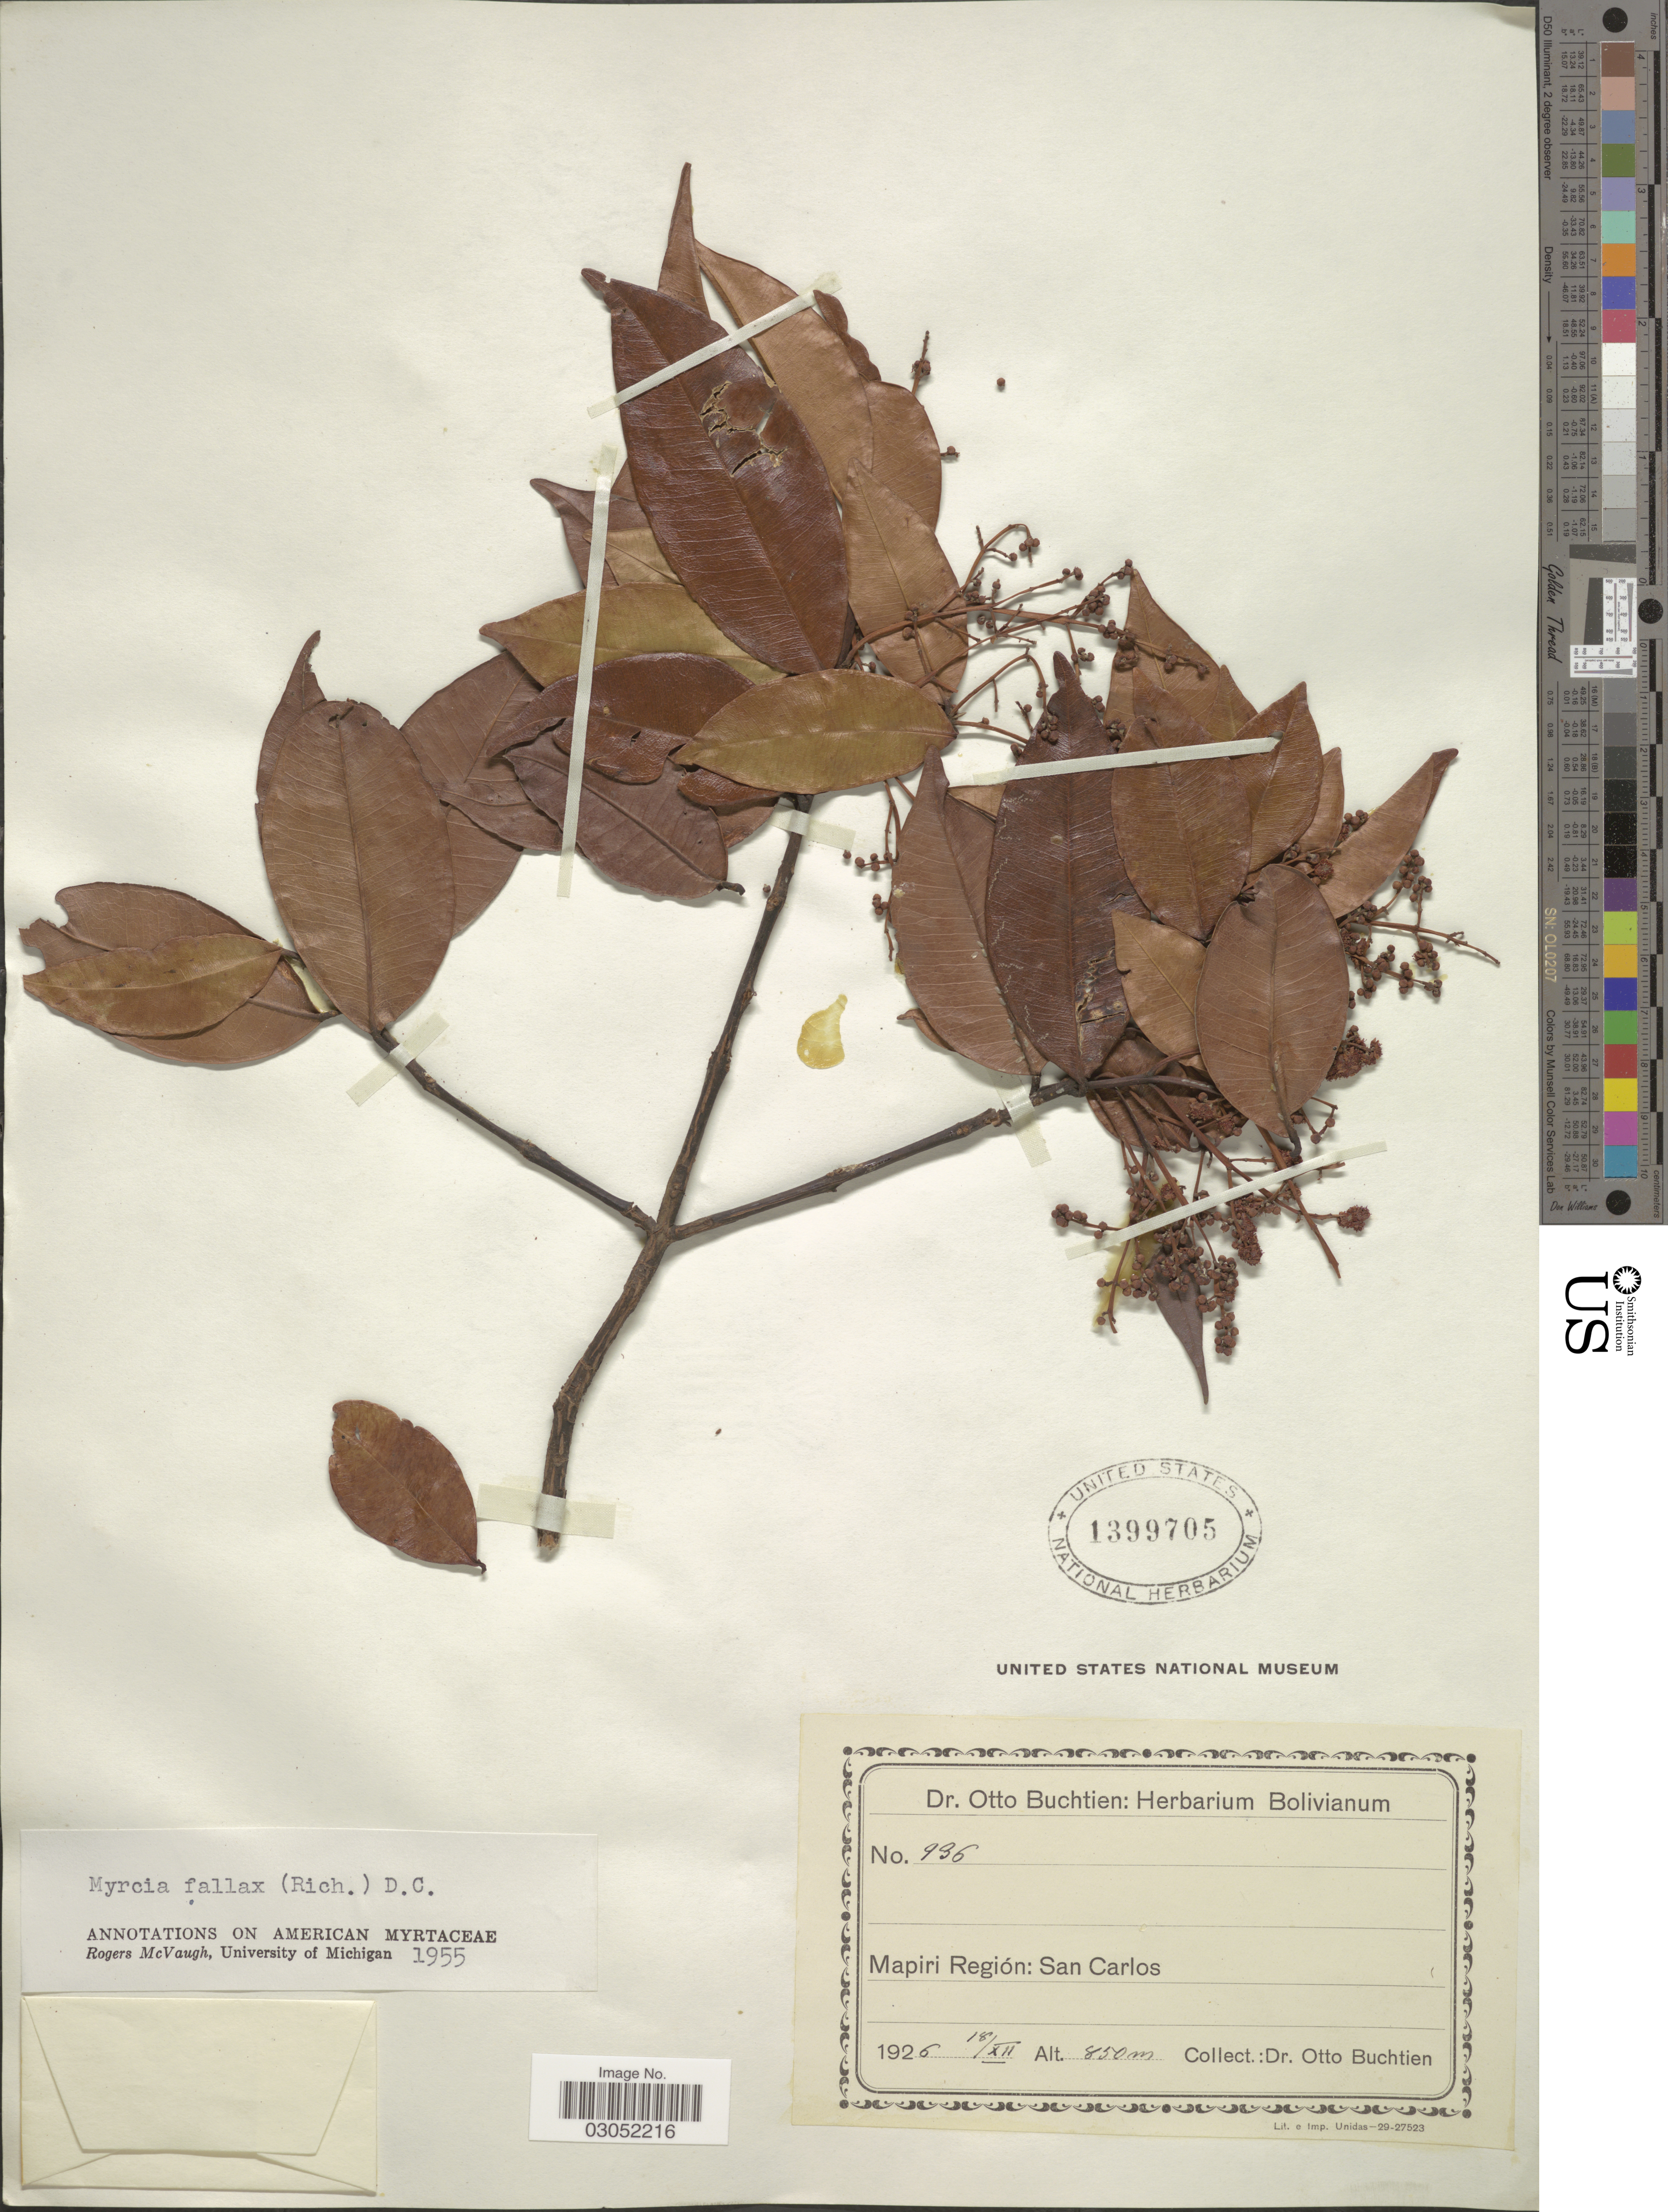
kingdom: Plantae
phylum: Tracheophyta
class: Magnoliopsida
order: Myrtales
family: Myrtaceae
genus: Myrcia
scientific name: Myrcia fallax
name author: (Rich.) DC.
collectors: O. Buchtien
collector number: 936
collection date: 1926-12-18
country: Bolivia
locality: Mapiri Región: San Carlos.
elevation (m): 850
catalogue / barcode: US 1399705